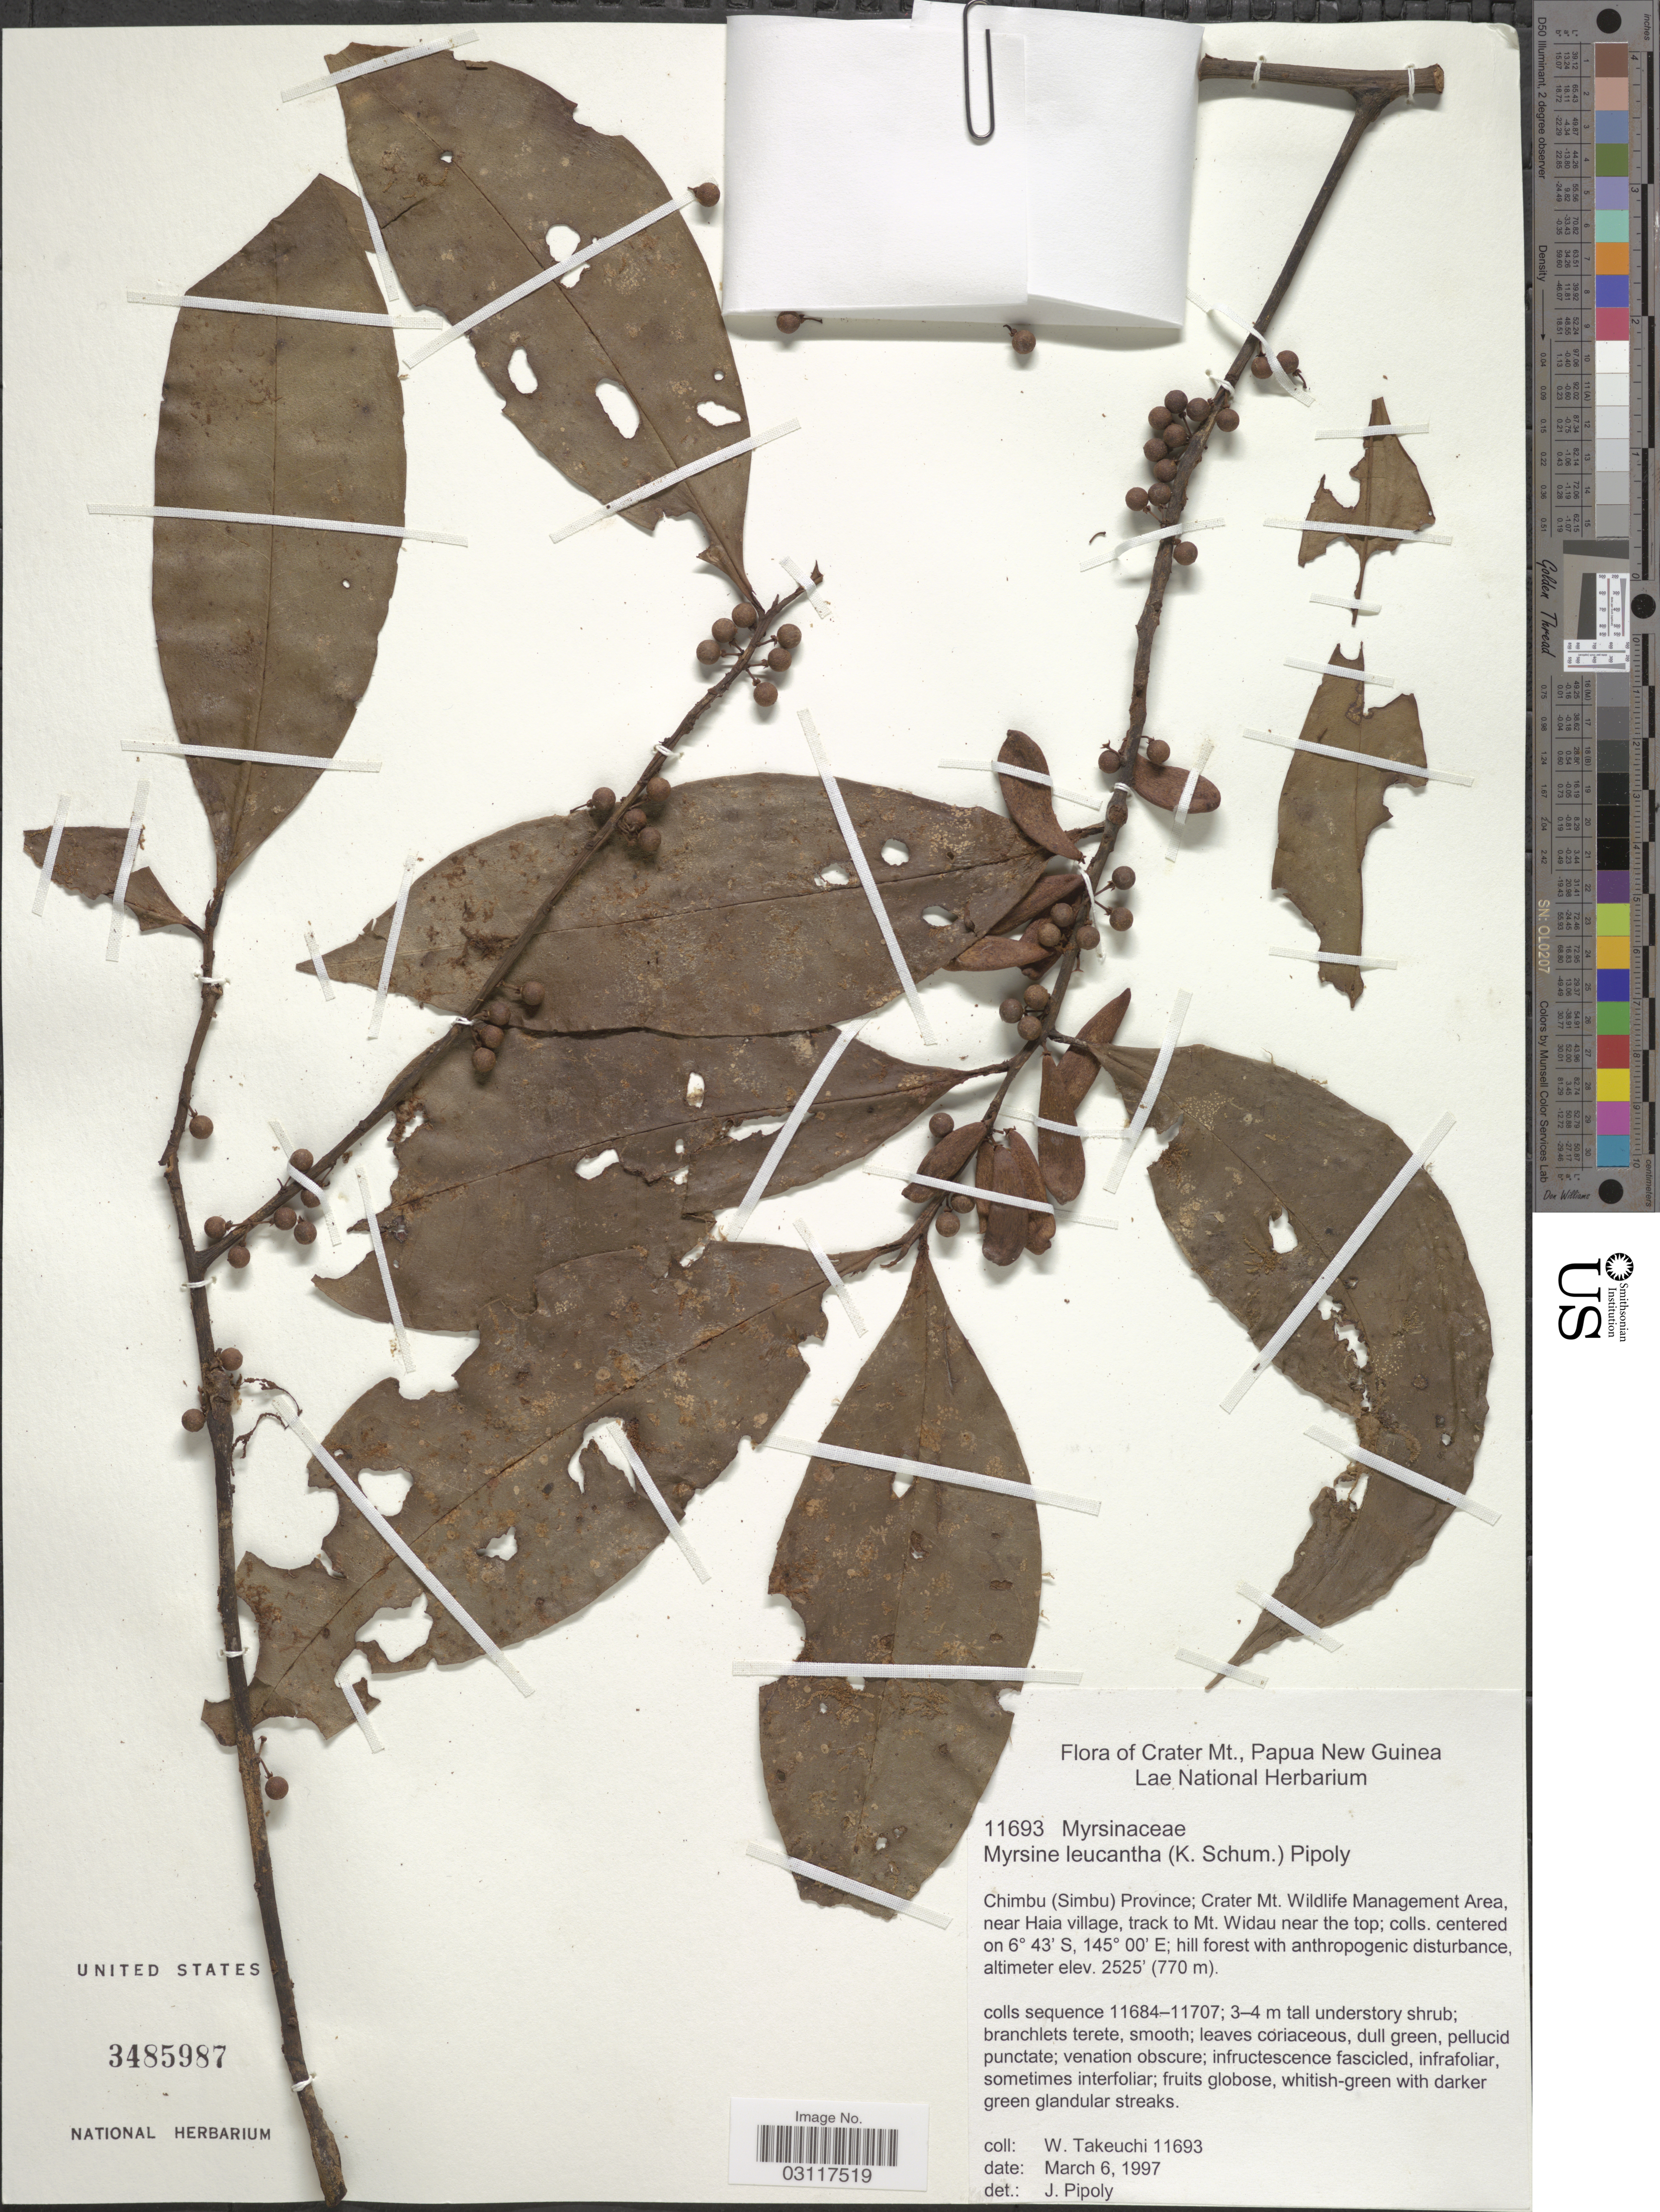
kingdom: Plantae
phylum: Tracheophyta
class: Magnoliopsida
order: Ericales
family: Primulaceae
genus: Myrsine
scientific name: Myrsine leucantha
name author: (K. Schum.) Pipoly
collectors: W. Takeuchi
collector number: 1169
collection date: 1997-03-06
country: Papua New Guinea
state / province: Chimbu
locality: Crater Mt., Chimbu (Simbu) Province; Crater Mt. Wildlife Management Area, near Haia village, track to Mt. Widau near the top.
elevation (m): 770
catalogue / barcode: US 3485987